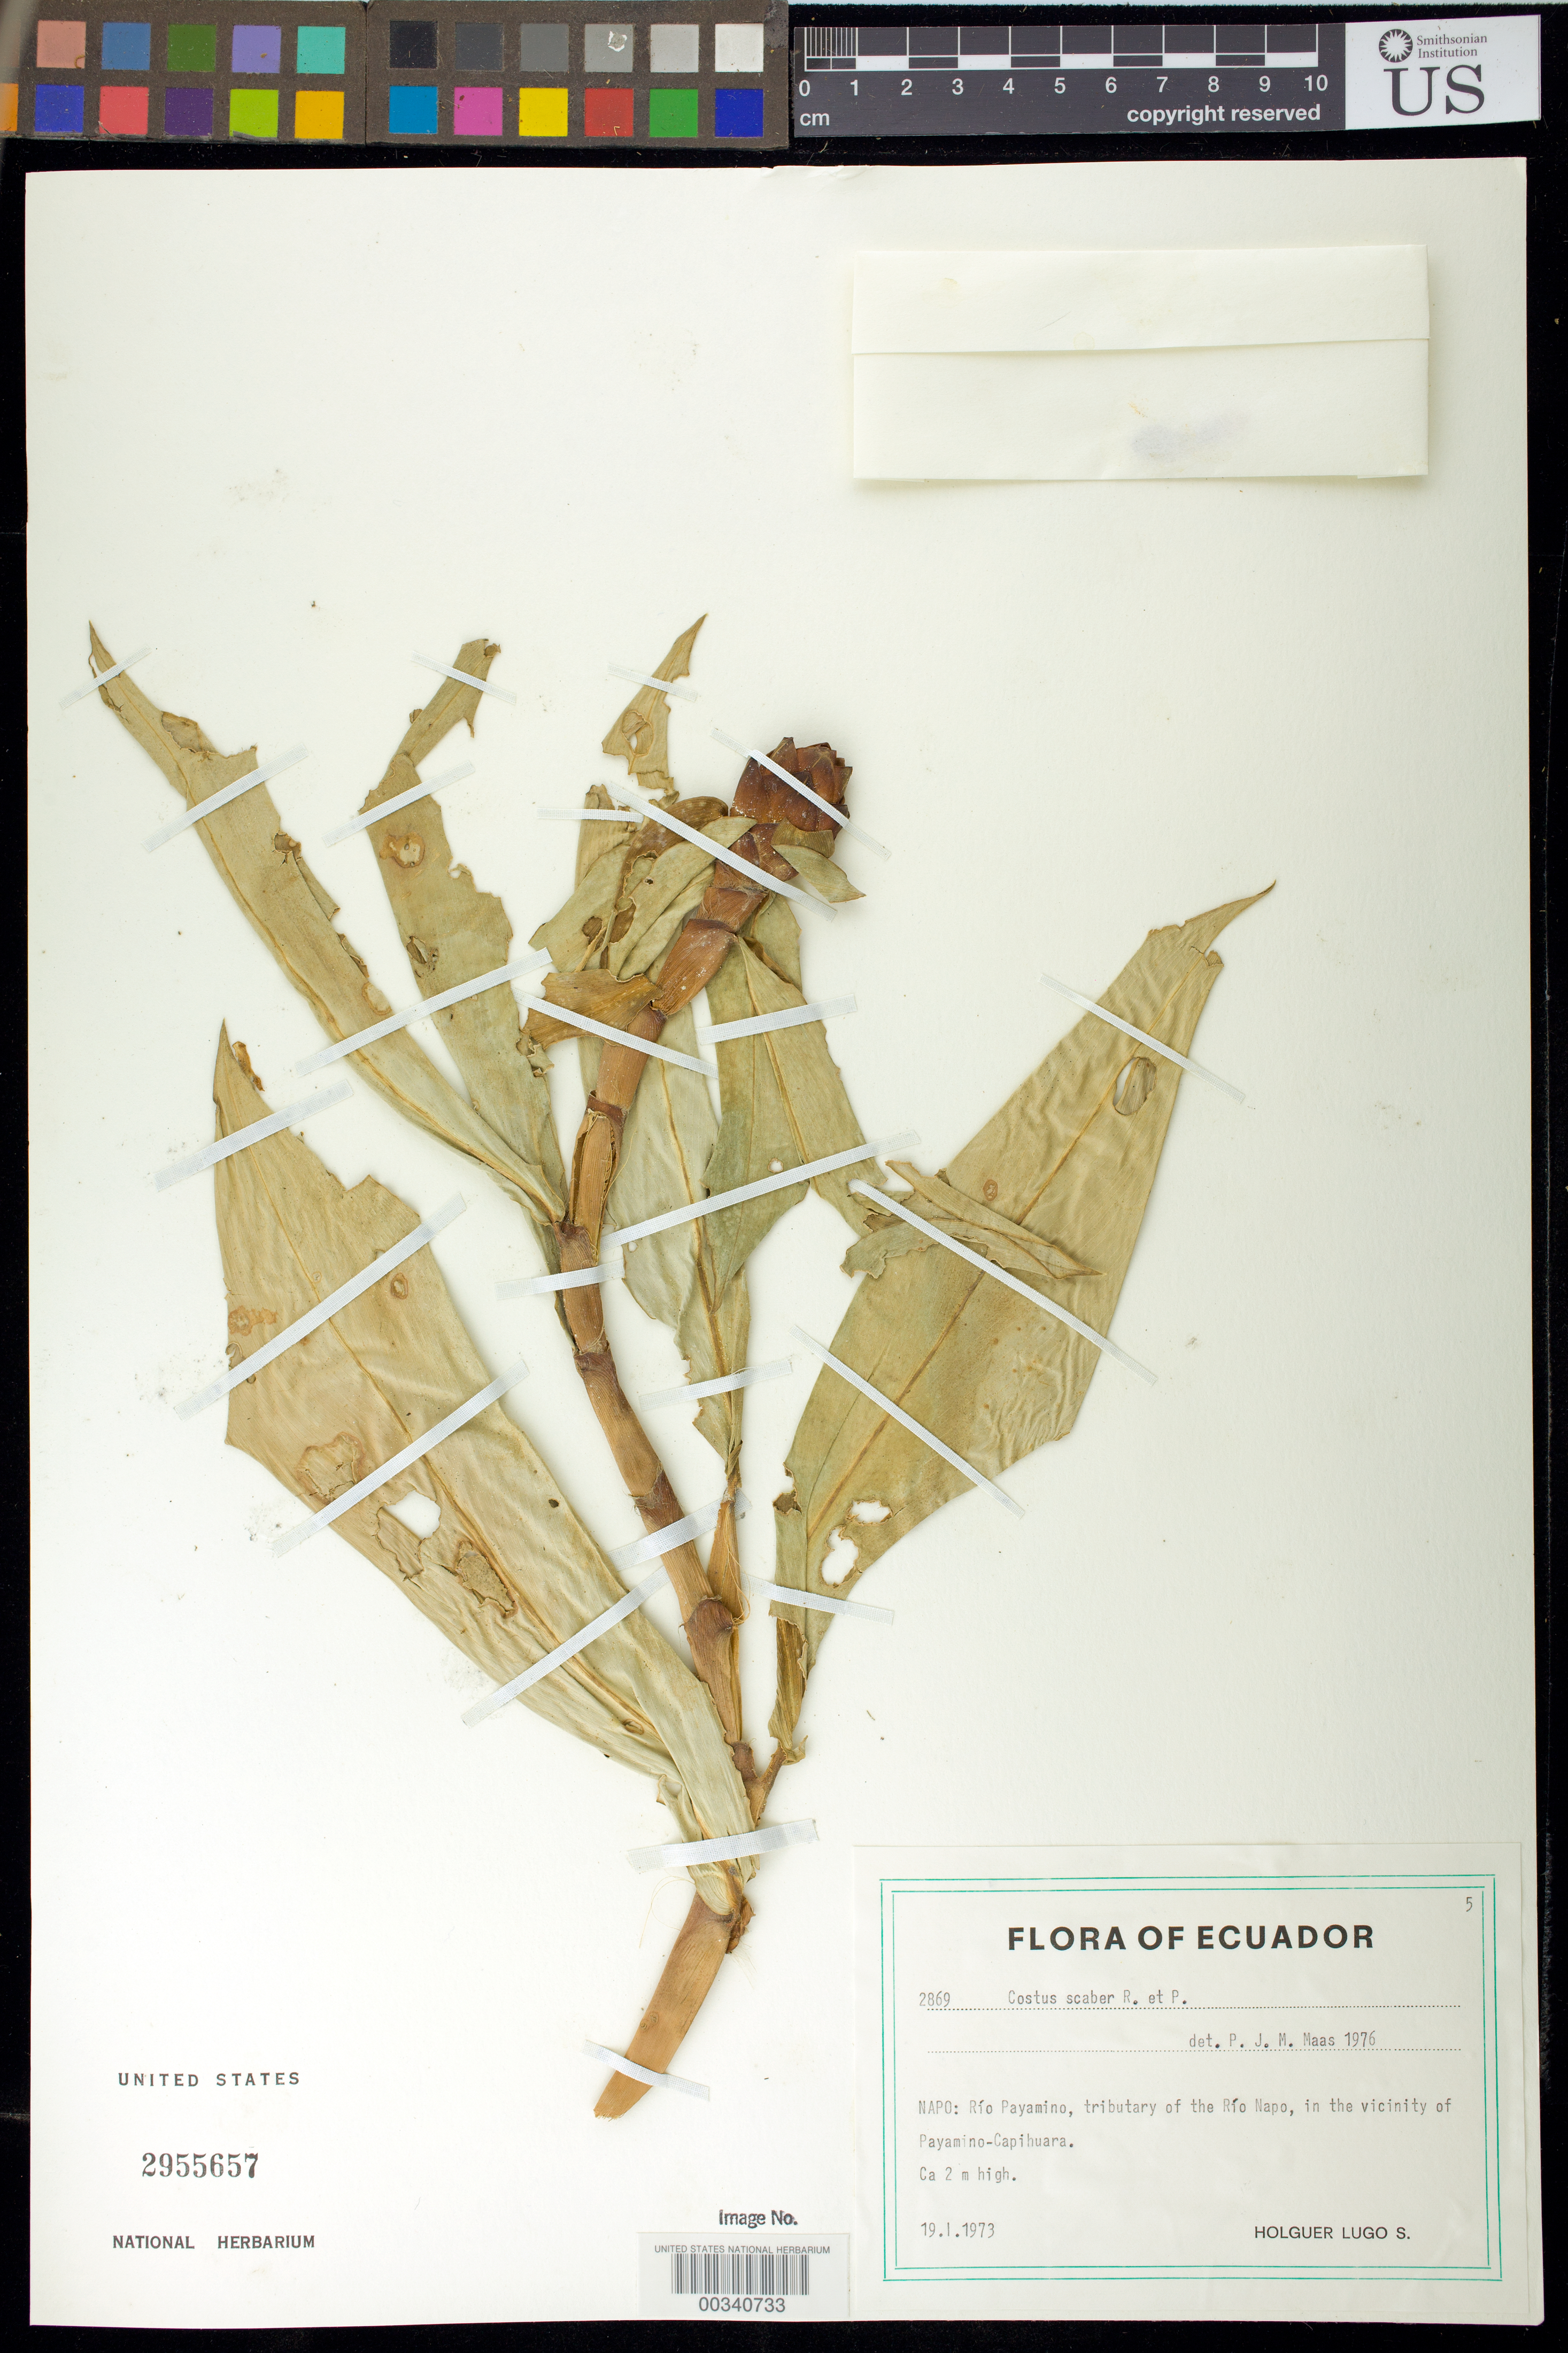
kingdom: Plantae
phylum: Tracheophyta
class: Liliopsida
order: Zingiberales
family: Costaceae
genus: Costus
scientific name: Costus scaber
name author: Ruiz & Pav.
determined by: Maas, Paul J. M.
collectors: H. Lugo S.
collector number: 2869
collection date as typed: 19 Jan 1973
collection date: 1973-01-19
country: Ecuador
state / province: Napo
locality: Rio Payamino, tributary of Rio Napo, in vicinity of Payamino-capiHuara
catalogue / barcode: US 2955657